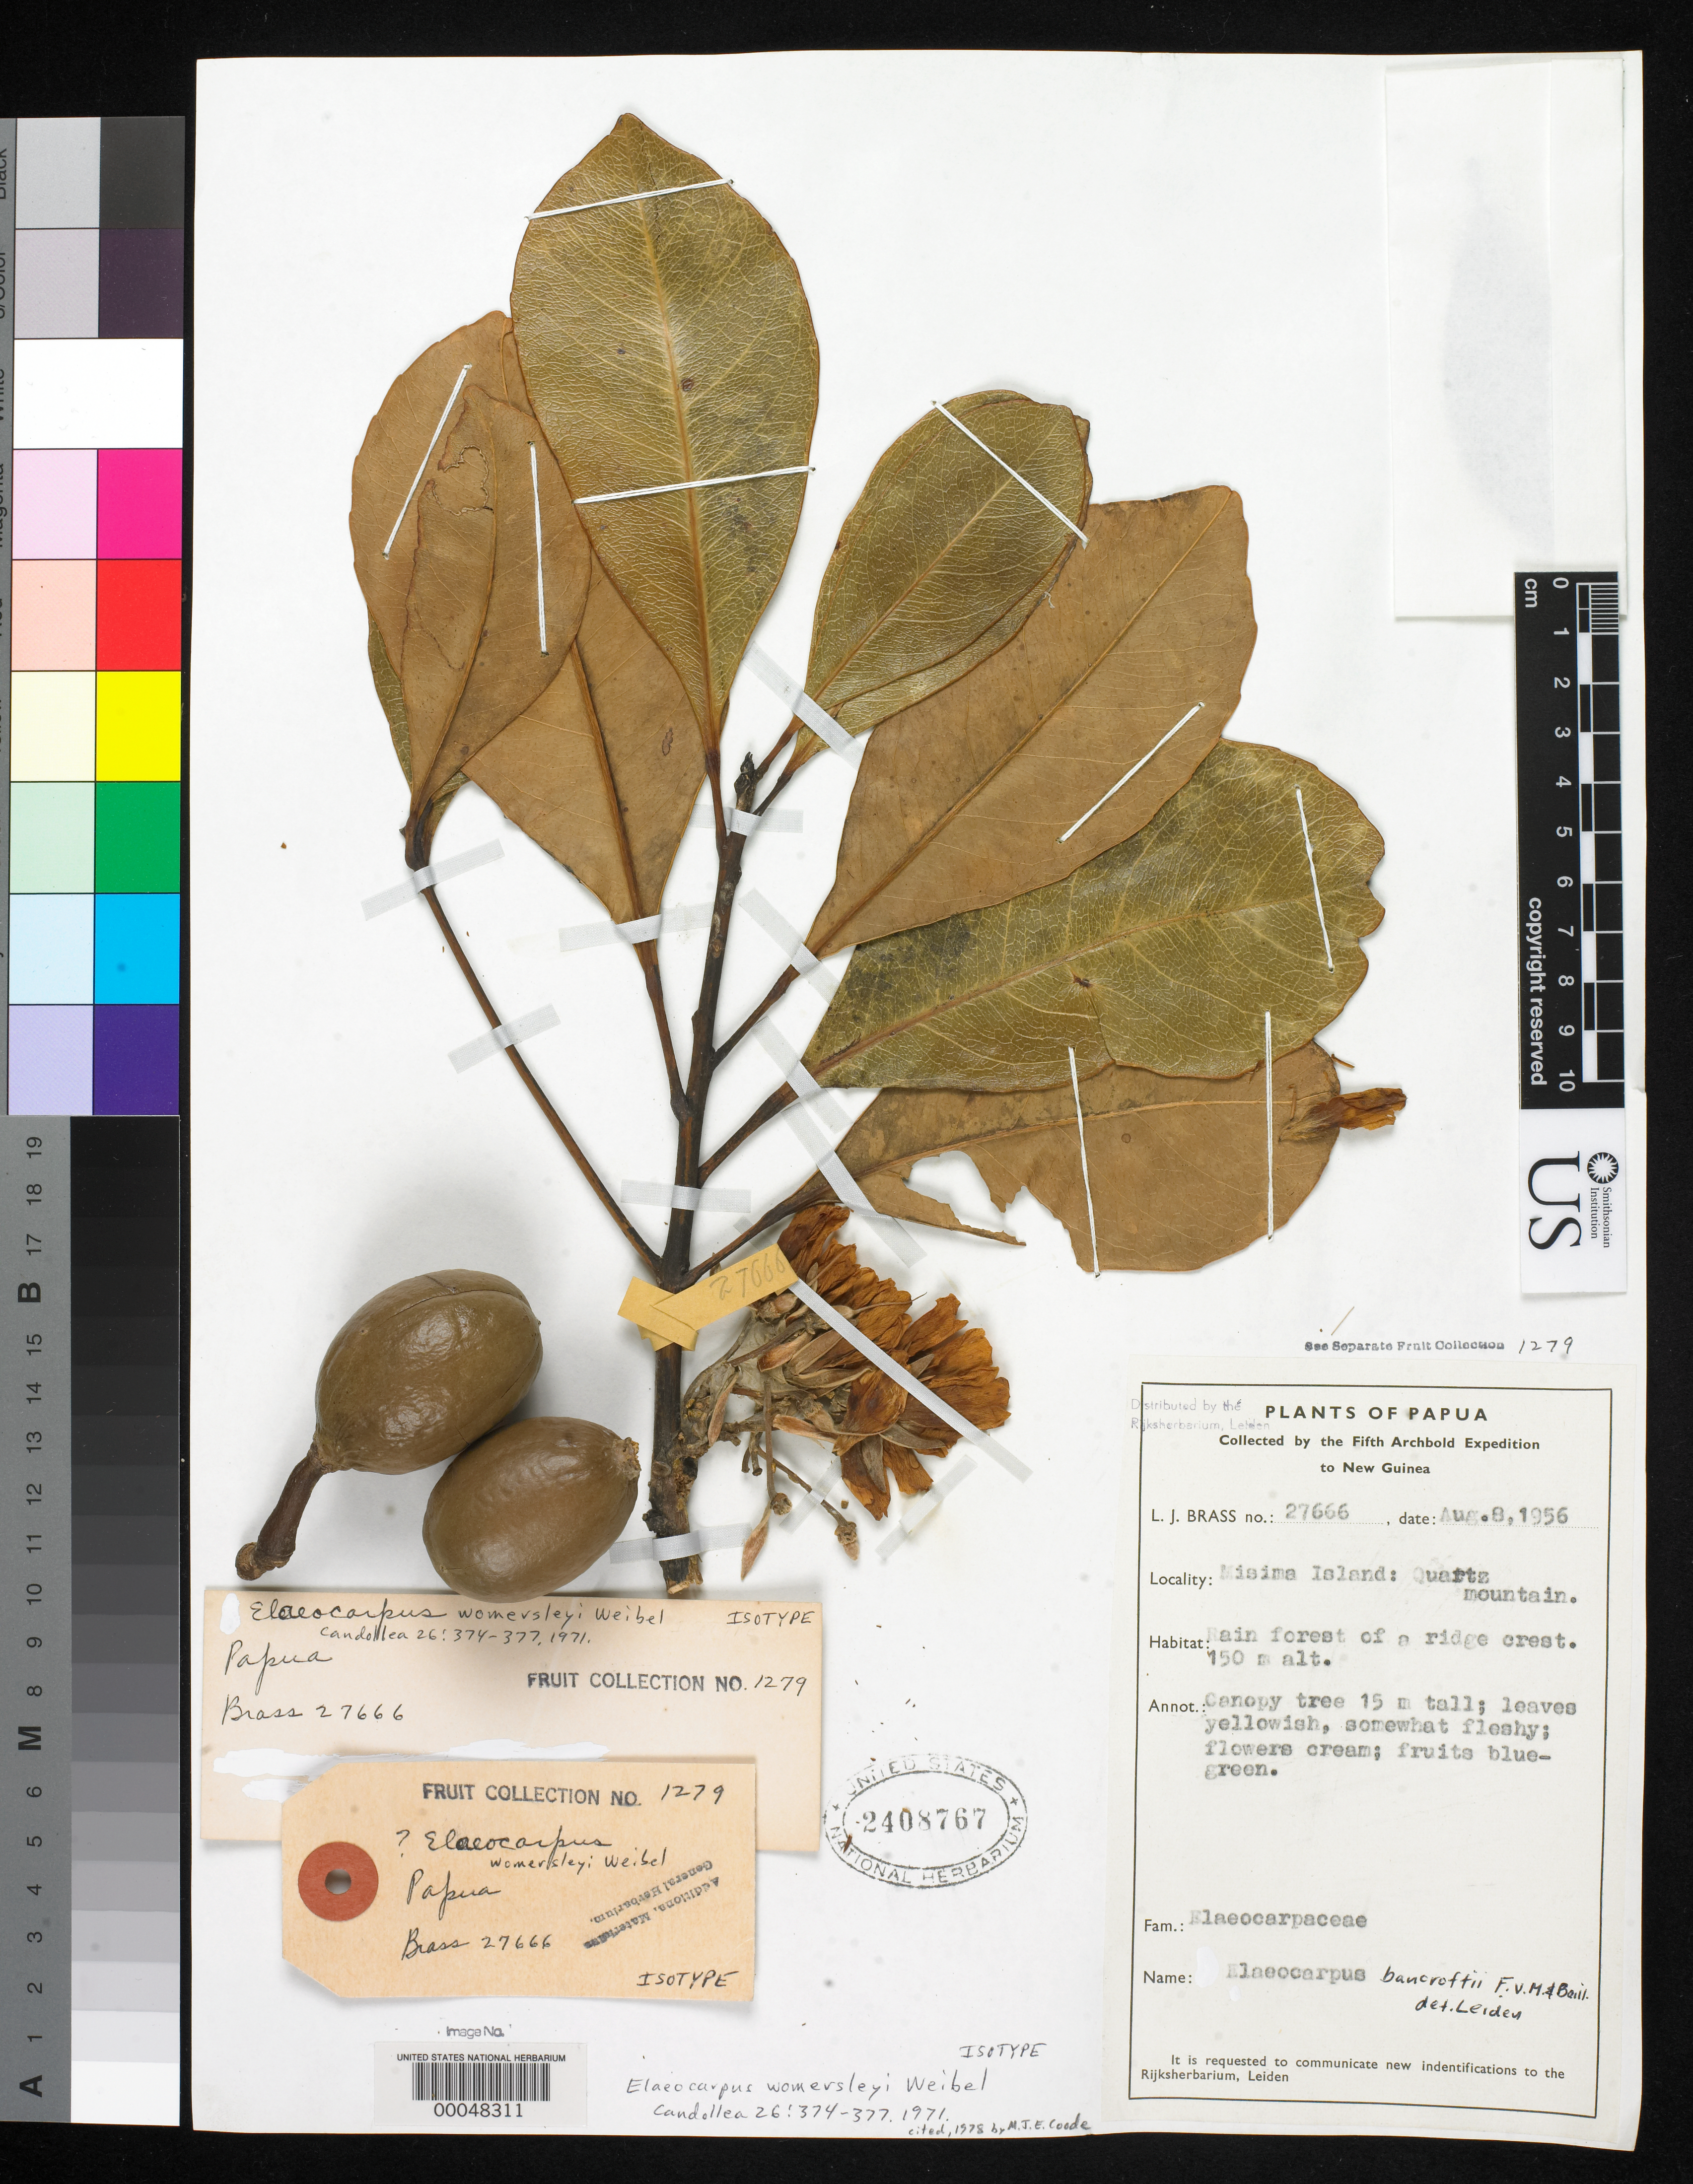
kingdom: Plantae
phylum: Tracheophyta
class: Magnoliopsida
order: Oxalidales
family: Elaeocarpaceae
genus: Elaeocarpus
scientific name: Elaeocarpus womersleyi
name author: Weibel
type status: Isotype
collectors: L. J. Brass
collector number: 27666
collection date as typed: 08 Aug 1956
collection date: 1956-08-08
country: Papua New Guinea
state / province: Milne Bay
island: Misimi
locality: Quartz Mt., rain forest on a ridge crest. [Louisade Arch.]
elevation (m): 150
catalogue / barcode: US 2408767